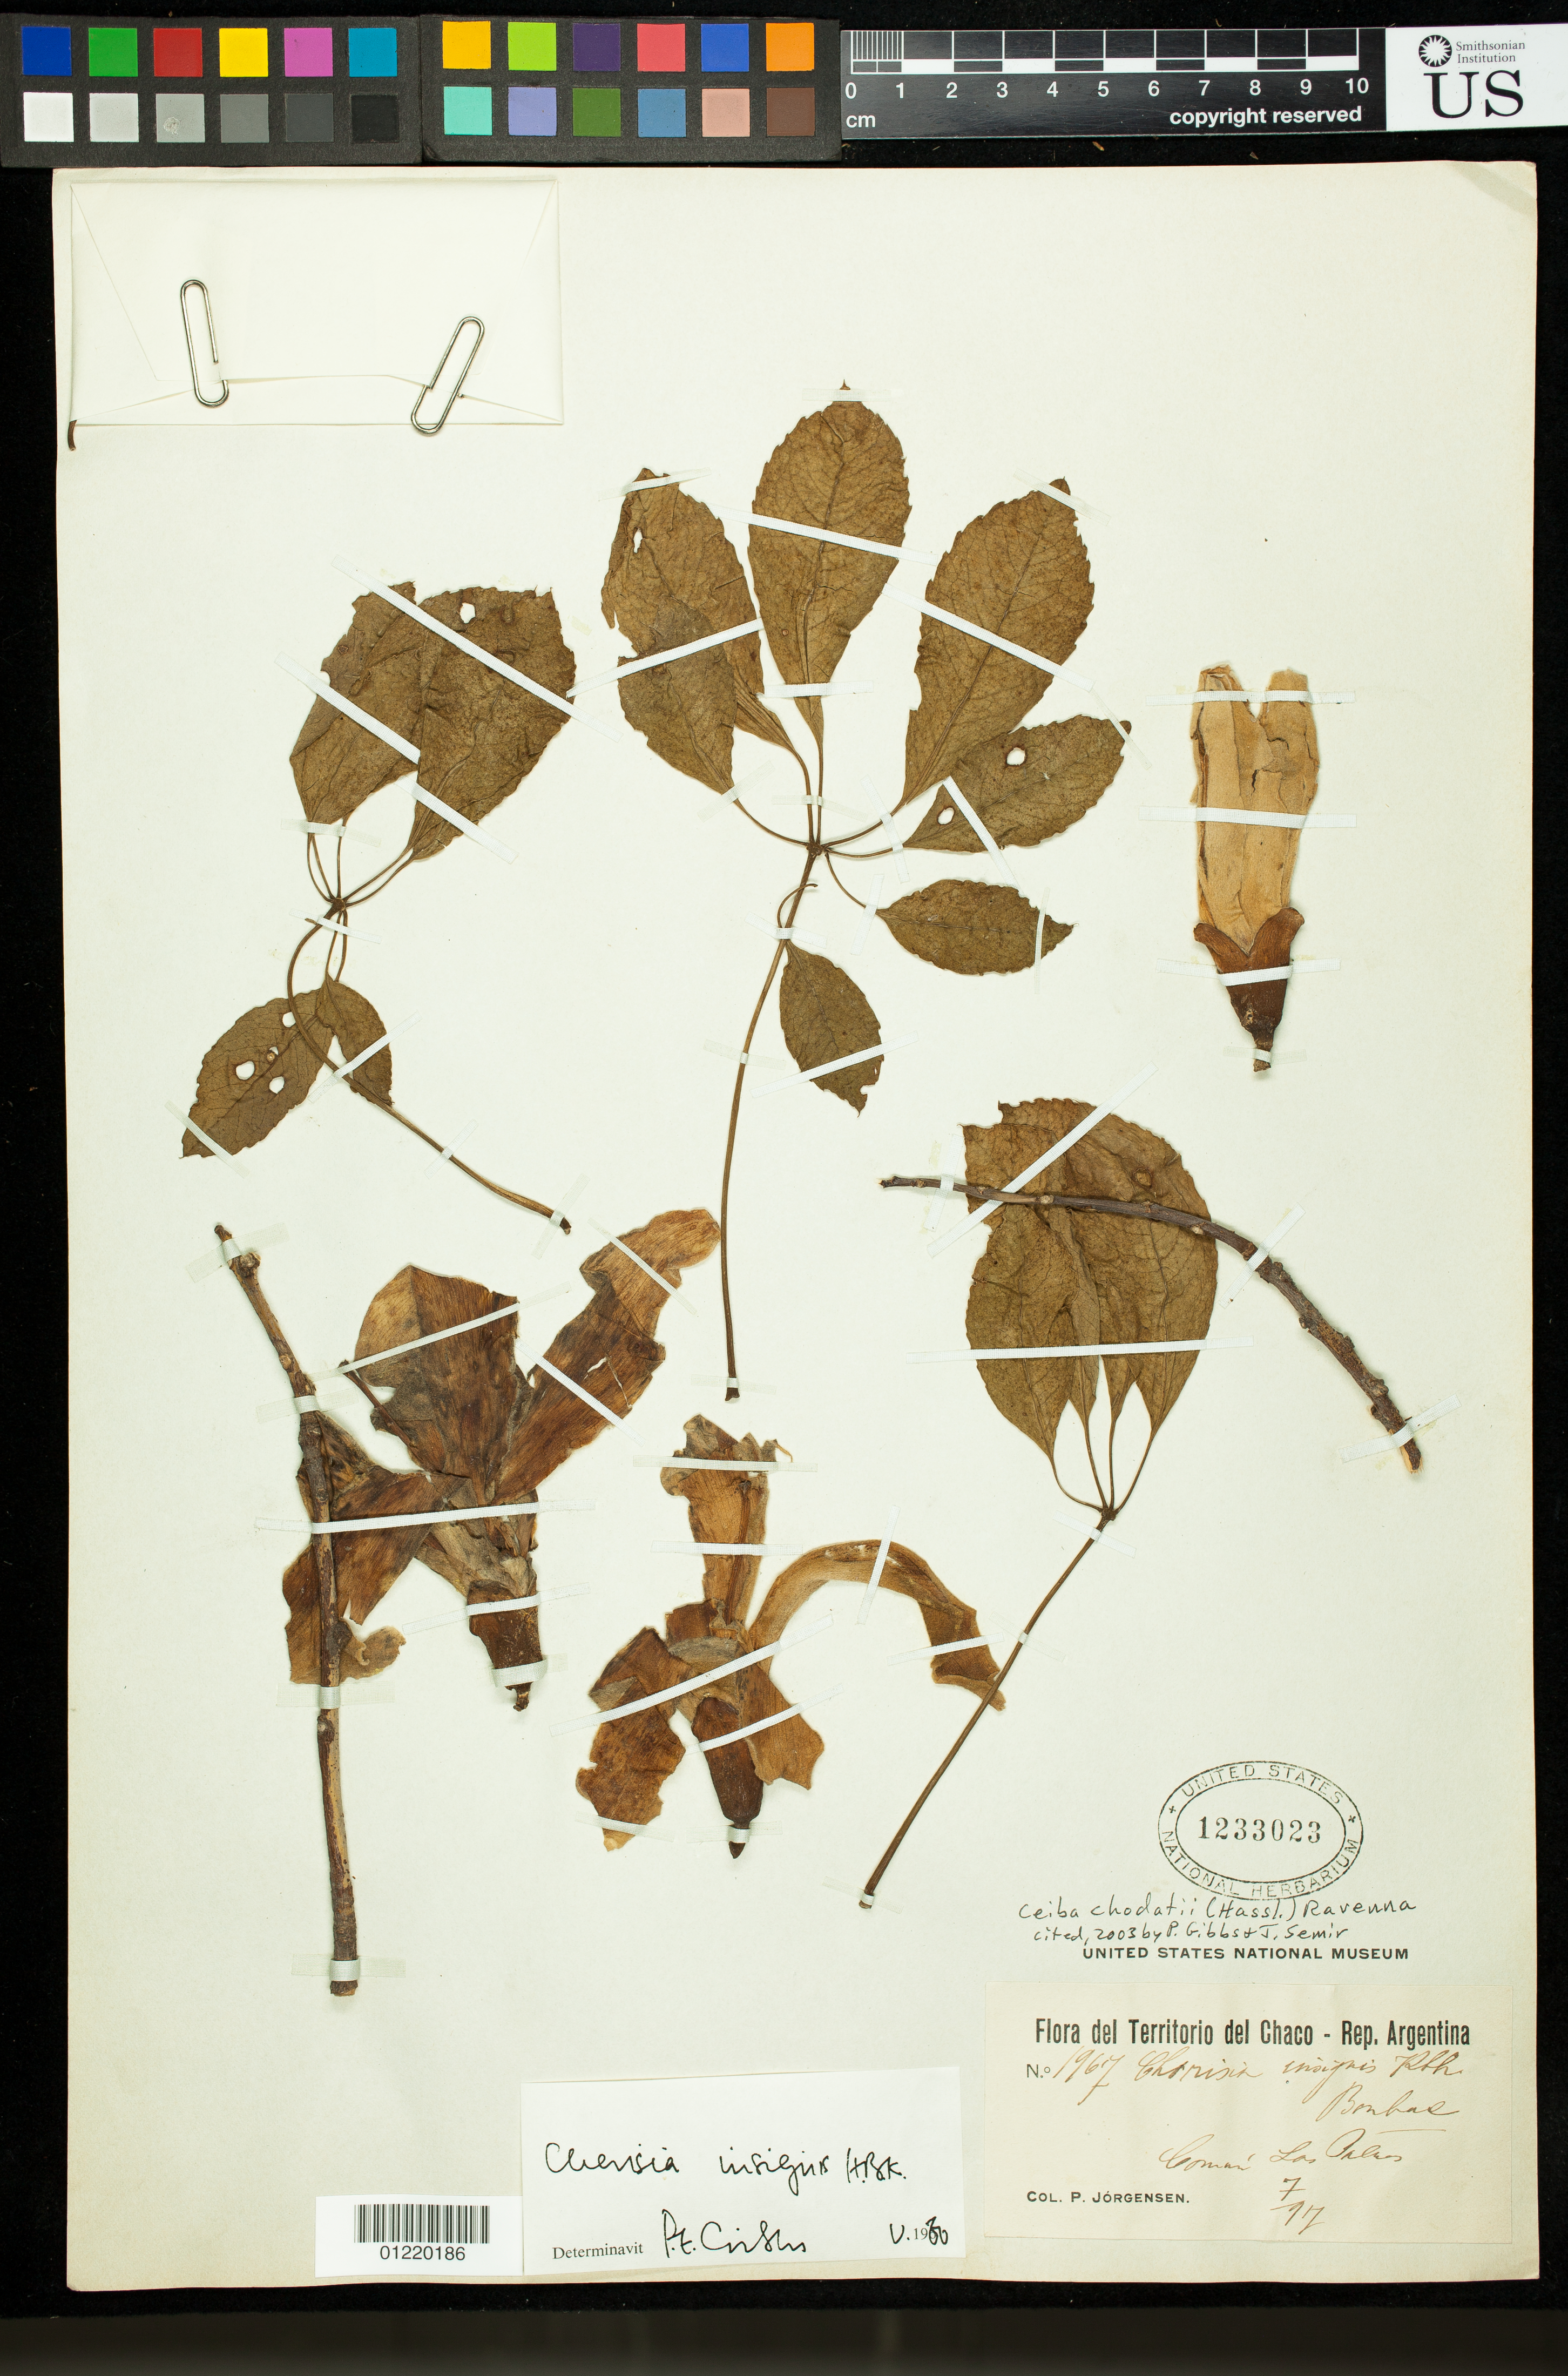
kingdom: Plantae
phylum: Tracheophyta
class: Magnoliopsida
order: Malvales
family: Malvaceae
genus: Ceiba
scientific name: Ceiba chodatii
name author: (Hassl.) Ravenna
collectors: P. Jörgensen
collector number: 1967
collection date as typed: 1917-07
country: Argentina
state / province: Chaco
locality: Territorio del Chaco, Común Los Palmos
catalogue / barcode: US 1233023